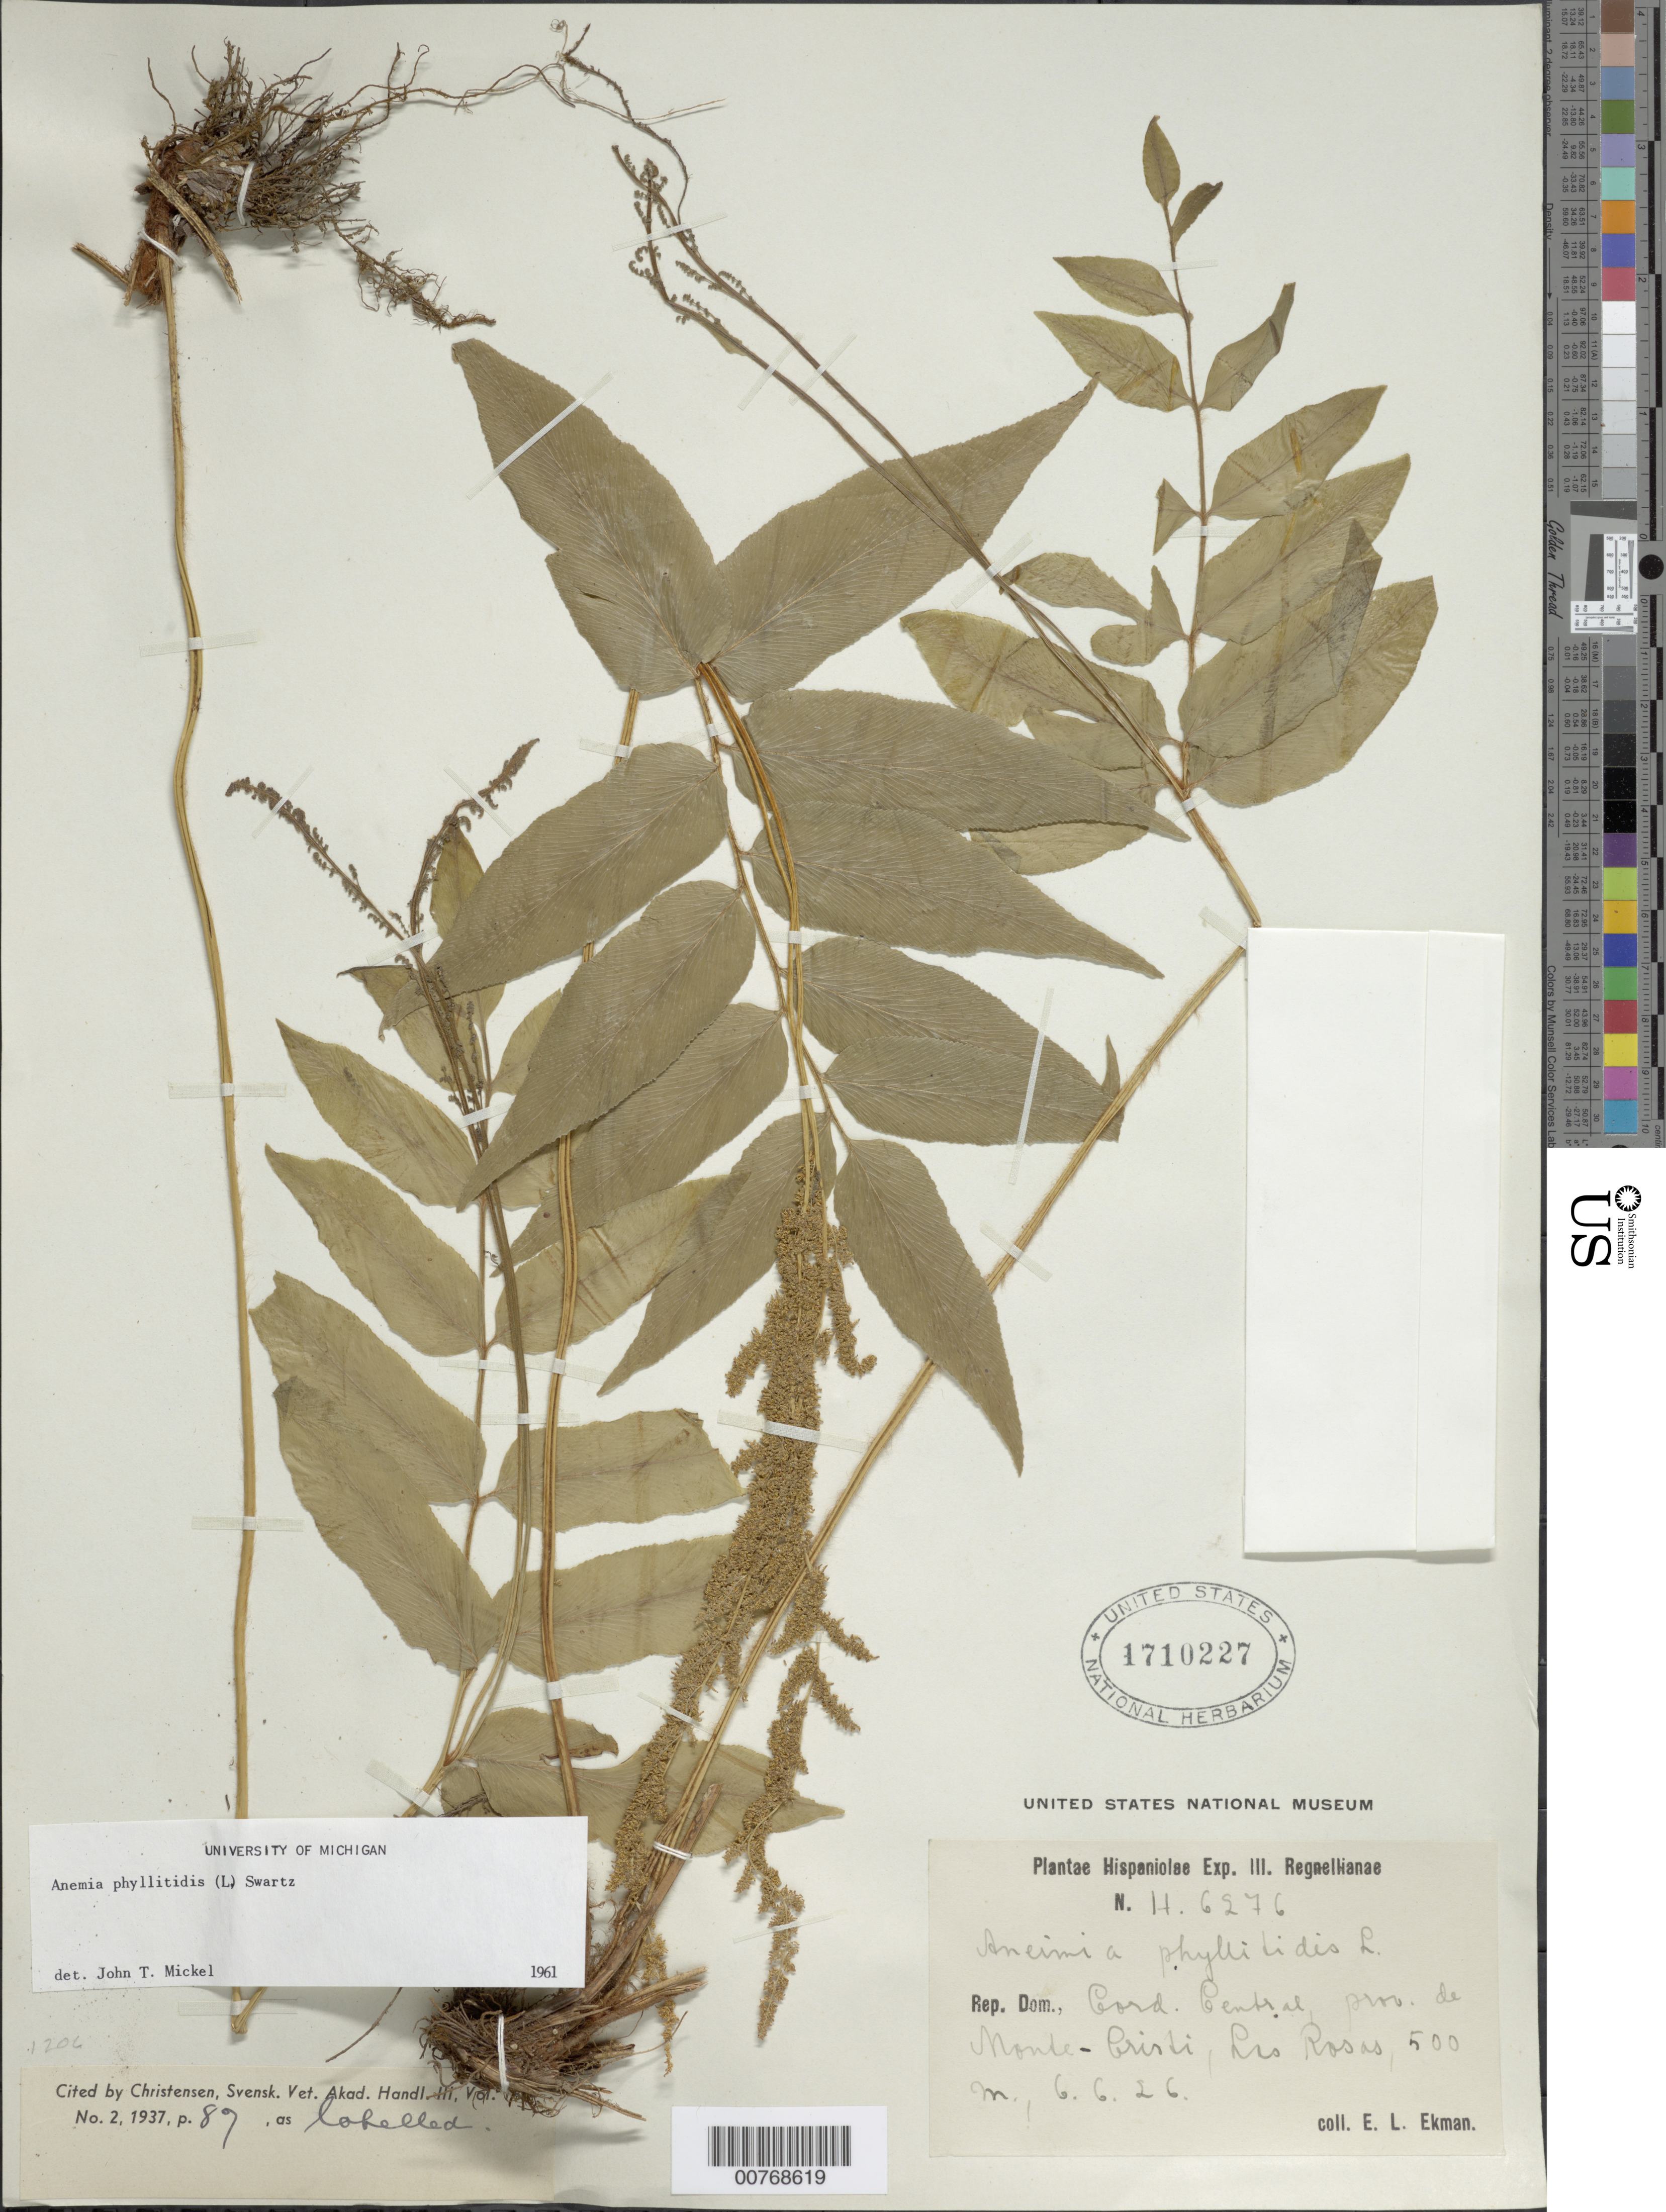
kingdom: Plantae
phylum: Tracheophyta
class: Polypodiopsida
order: Schizaeales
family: Anemiaceae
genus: Anemia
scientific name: Anemia phyllitidis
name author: (L.) Sw.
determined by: Mickel, J. T., (NY), New York Botanical Garden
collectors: E. L. Ekman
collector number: H 6276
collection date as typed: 06 Jun 1926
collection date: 1926-06-06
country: Dominican Republic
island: Hispaniola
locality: Cordillera Central, Provincia Monte Cristi, Las Rosas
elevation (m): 500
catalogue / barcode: US 1710227